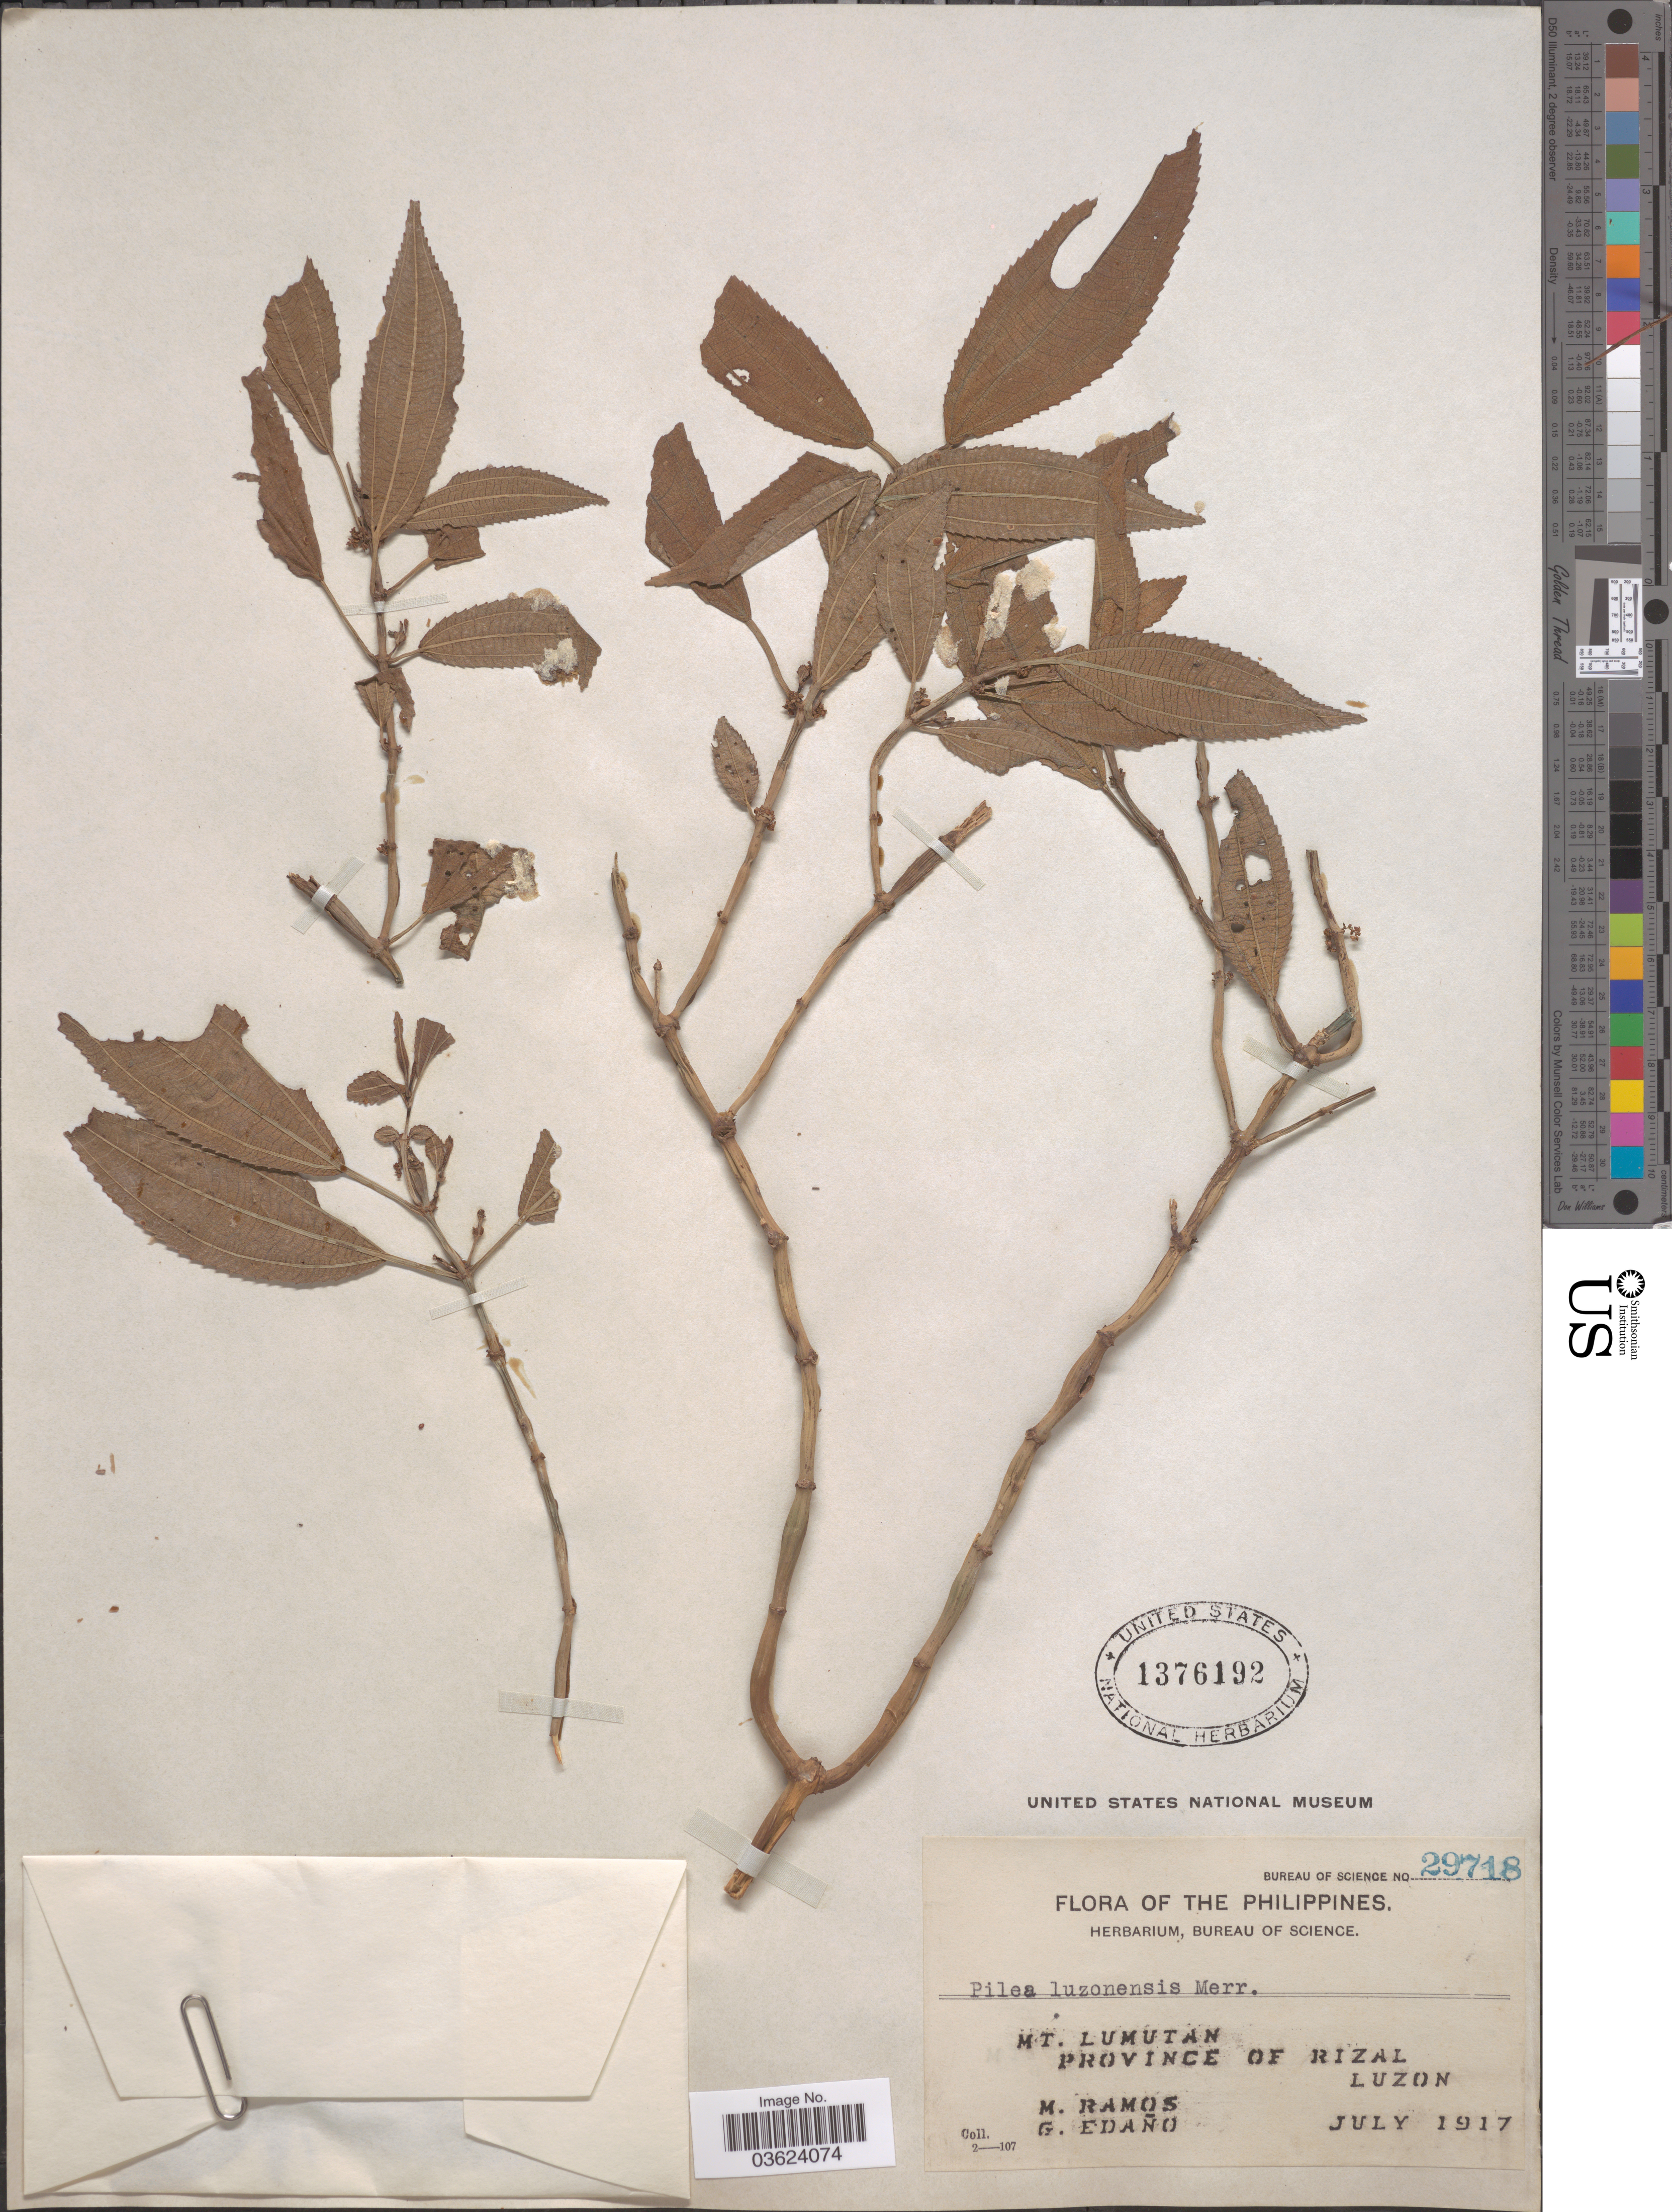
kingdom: Plantae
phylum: Tracheophyta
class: Magnoliopsida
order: Rosales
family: Urticaceae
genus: Pilea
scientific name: Pilea luzonensis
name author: Merr.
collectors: M. Ramos & G. Edaño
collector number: Bureau of Science 29718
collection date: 1917-07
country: Philippines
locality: Mt. Lumutan. Province of Rizal. Luzon.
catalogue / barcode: US 1376192